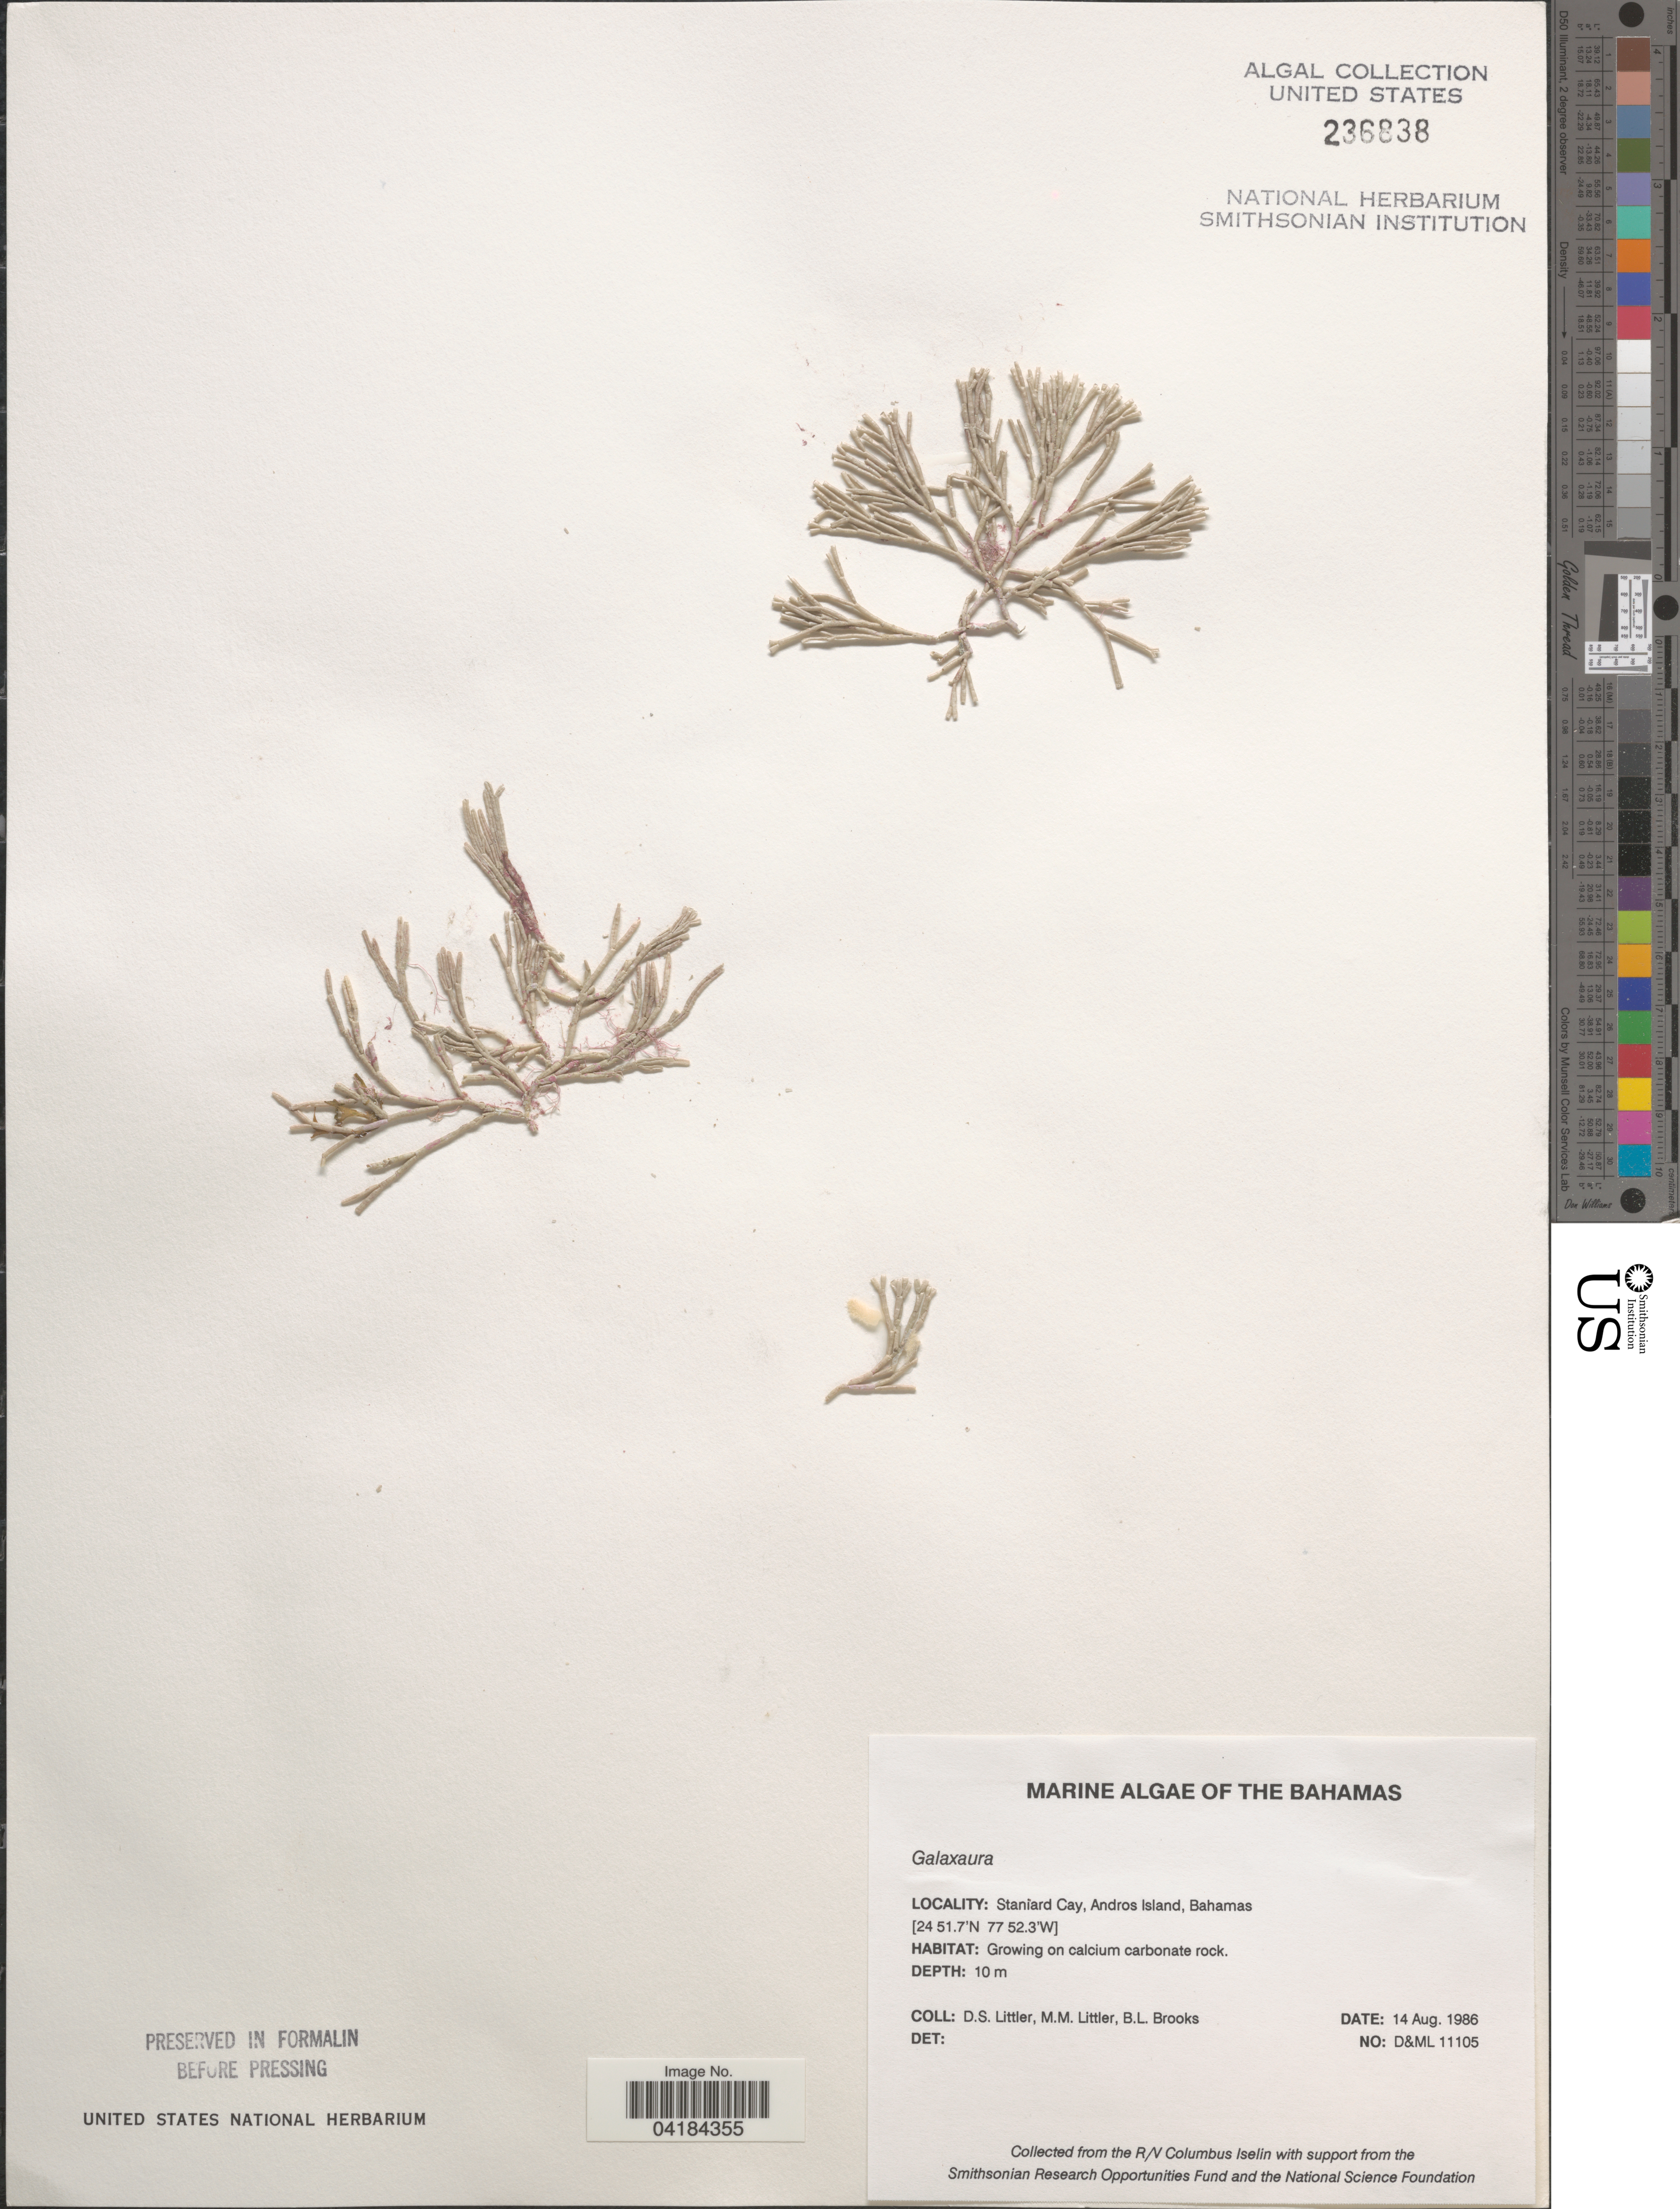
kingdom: Plantae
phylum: Rhodophyta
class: Florideophyceae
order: Nemaliales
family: Galaxauraceae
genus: Galaxaura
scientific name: Galaxaura sp.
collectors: D. S. Littler & B. Brooks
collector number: D&ML11105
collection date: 1986-08-14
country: Bahamas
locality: The Bahamas. Staniard Cay, Andros Island, Bahamas.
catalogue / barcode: US 236838